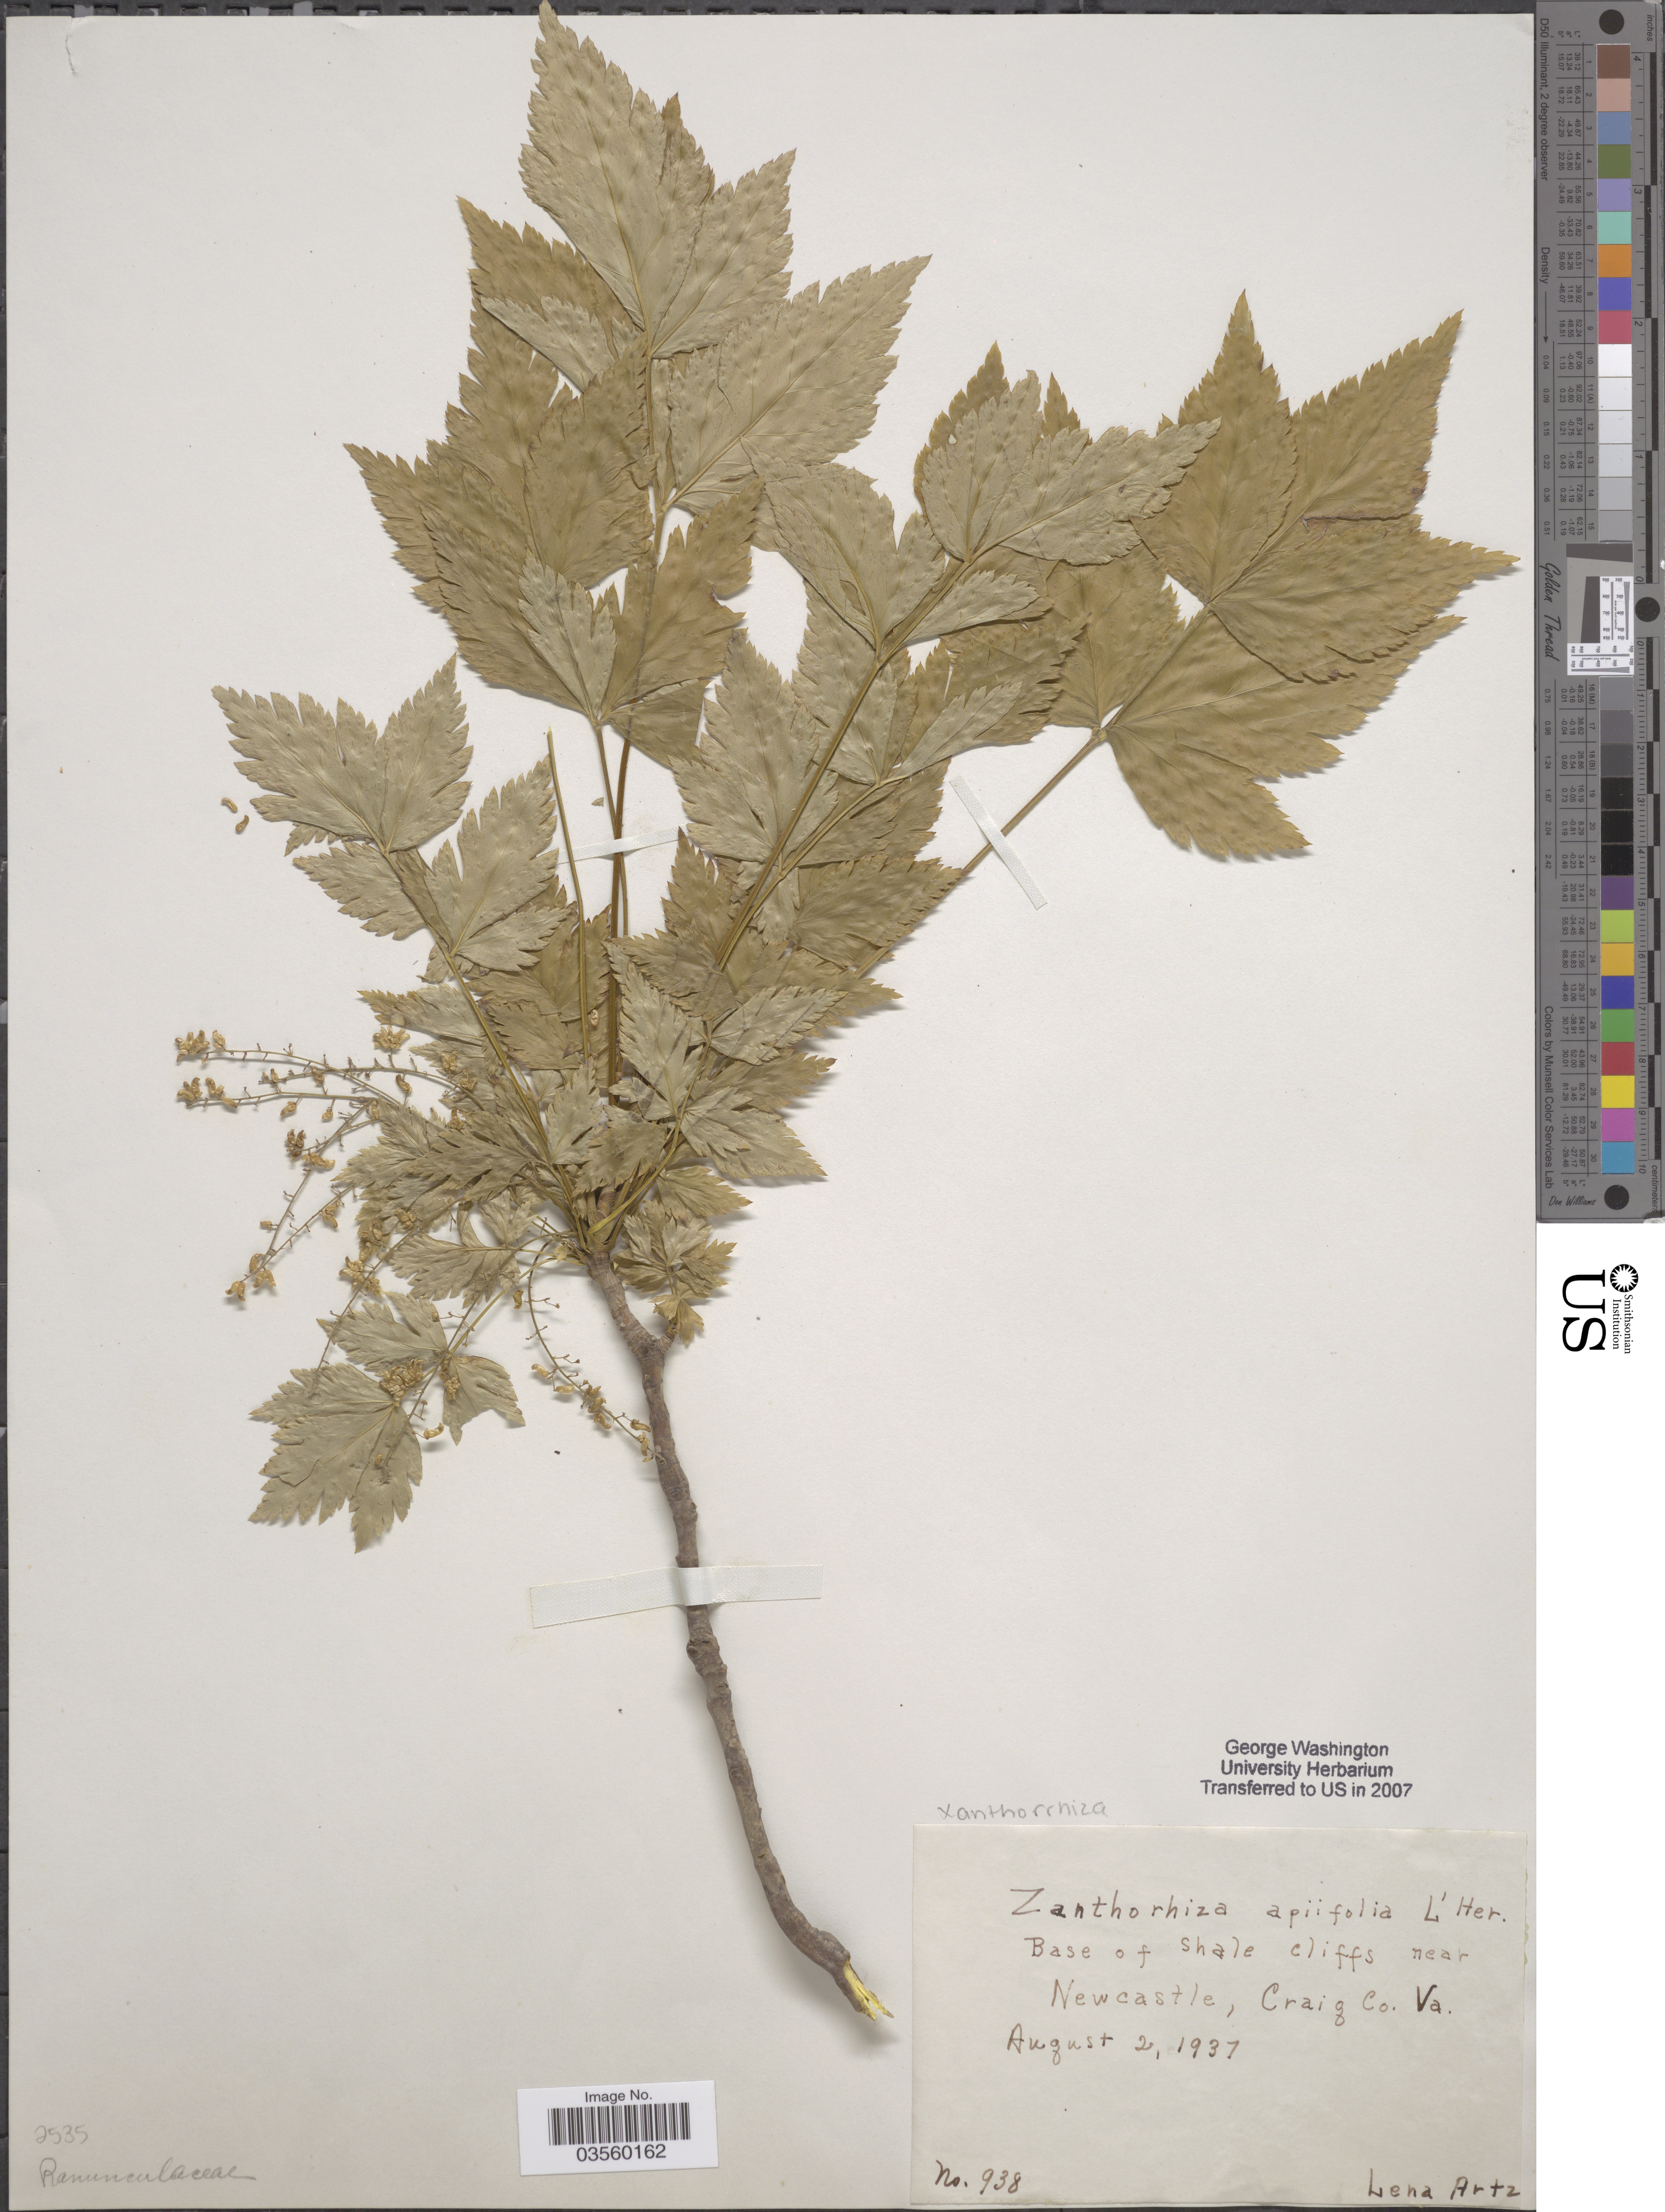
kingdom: Plantae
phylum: Tracheophyta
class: Magnoliopsida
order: Ranunculales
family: Ranunculaceae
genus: Xanthorhiza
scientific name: Xanthorhiza apiifolia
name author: L'Hér.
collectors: L. Artz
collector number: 938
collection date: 1937-08-02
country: United States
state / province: Virginia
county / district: Craig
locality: Near Newcastle, Craig Co.